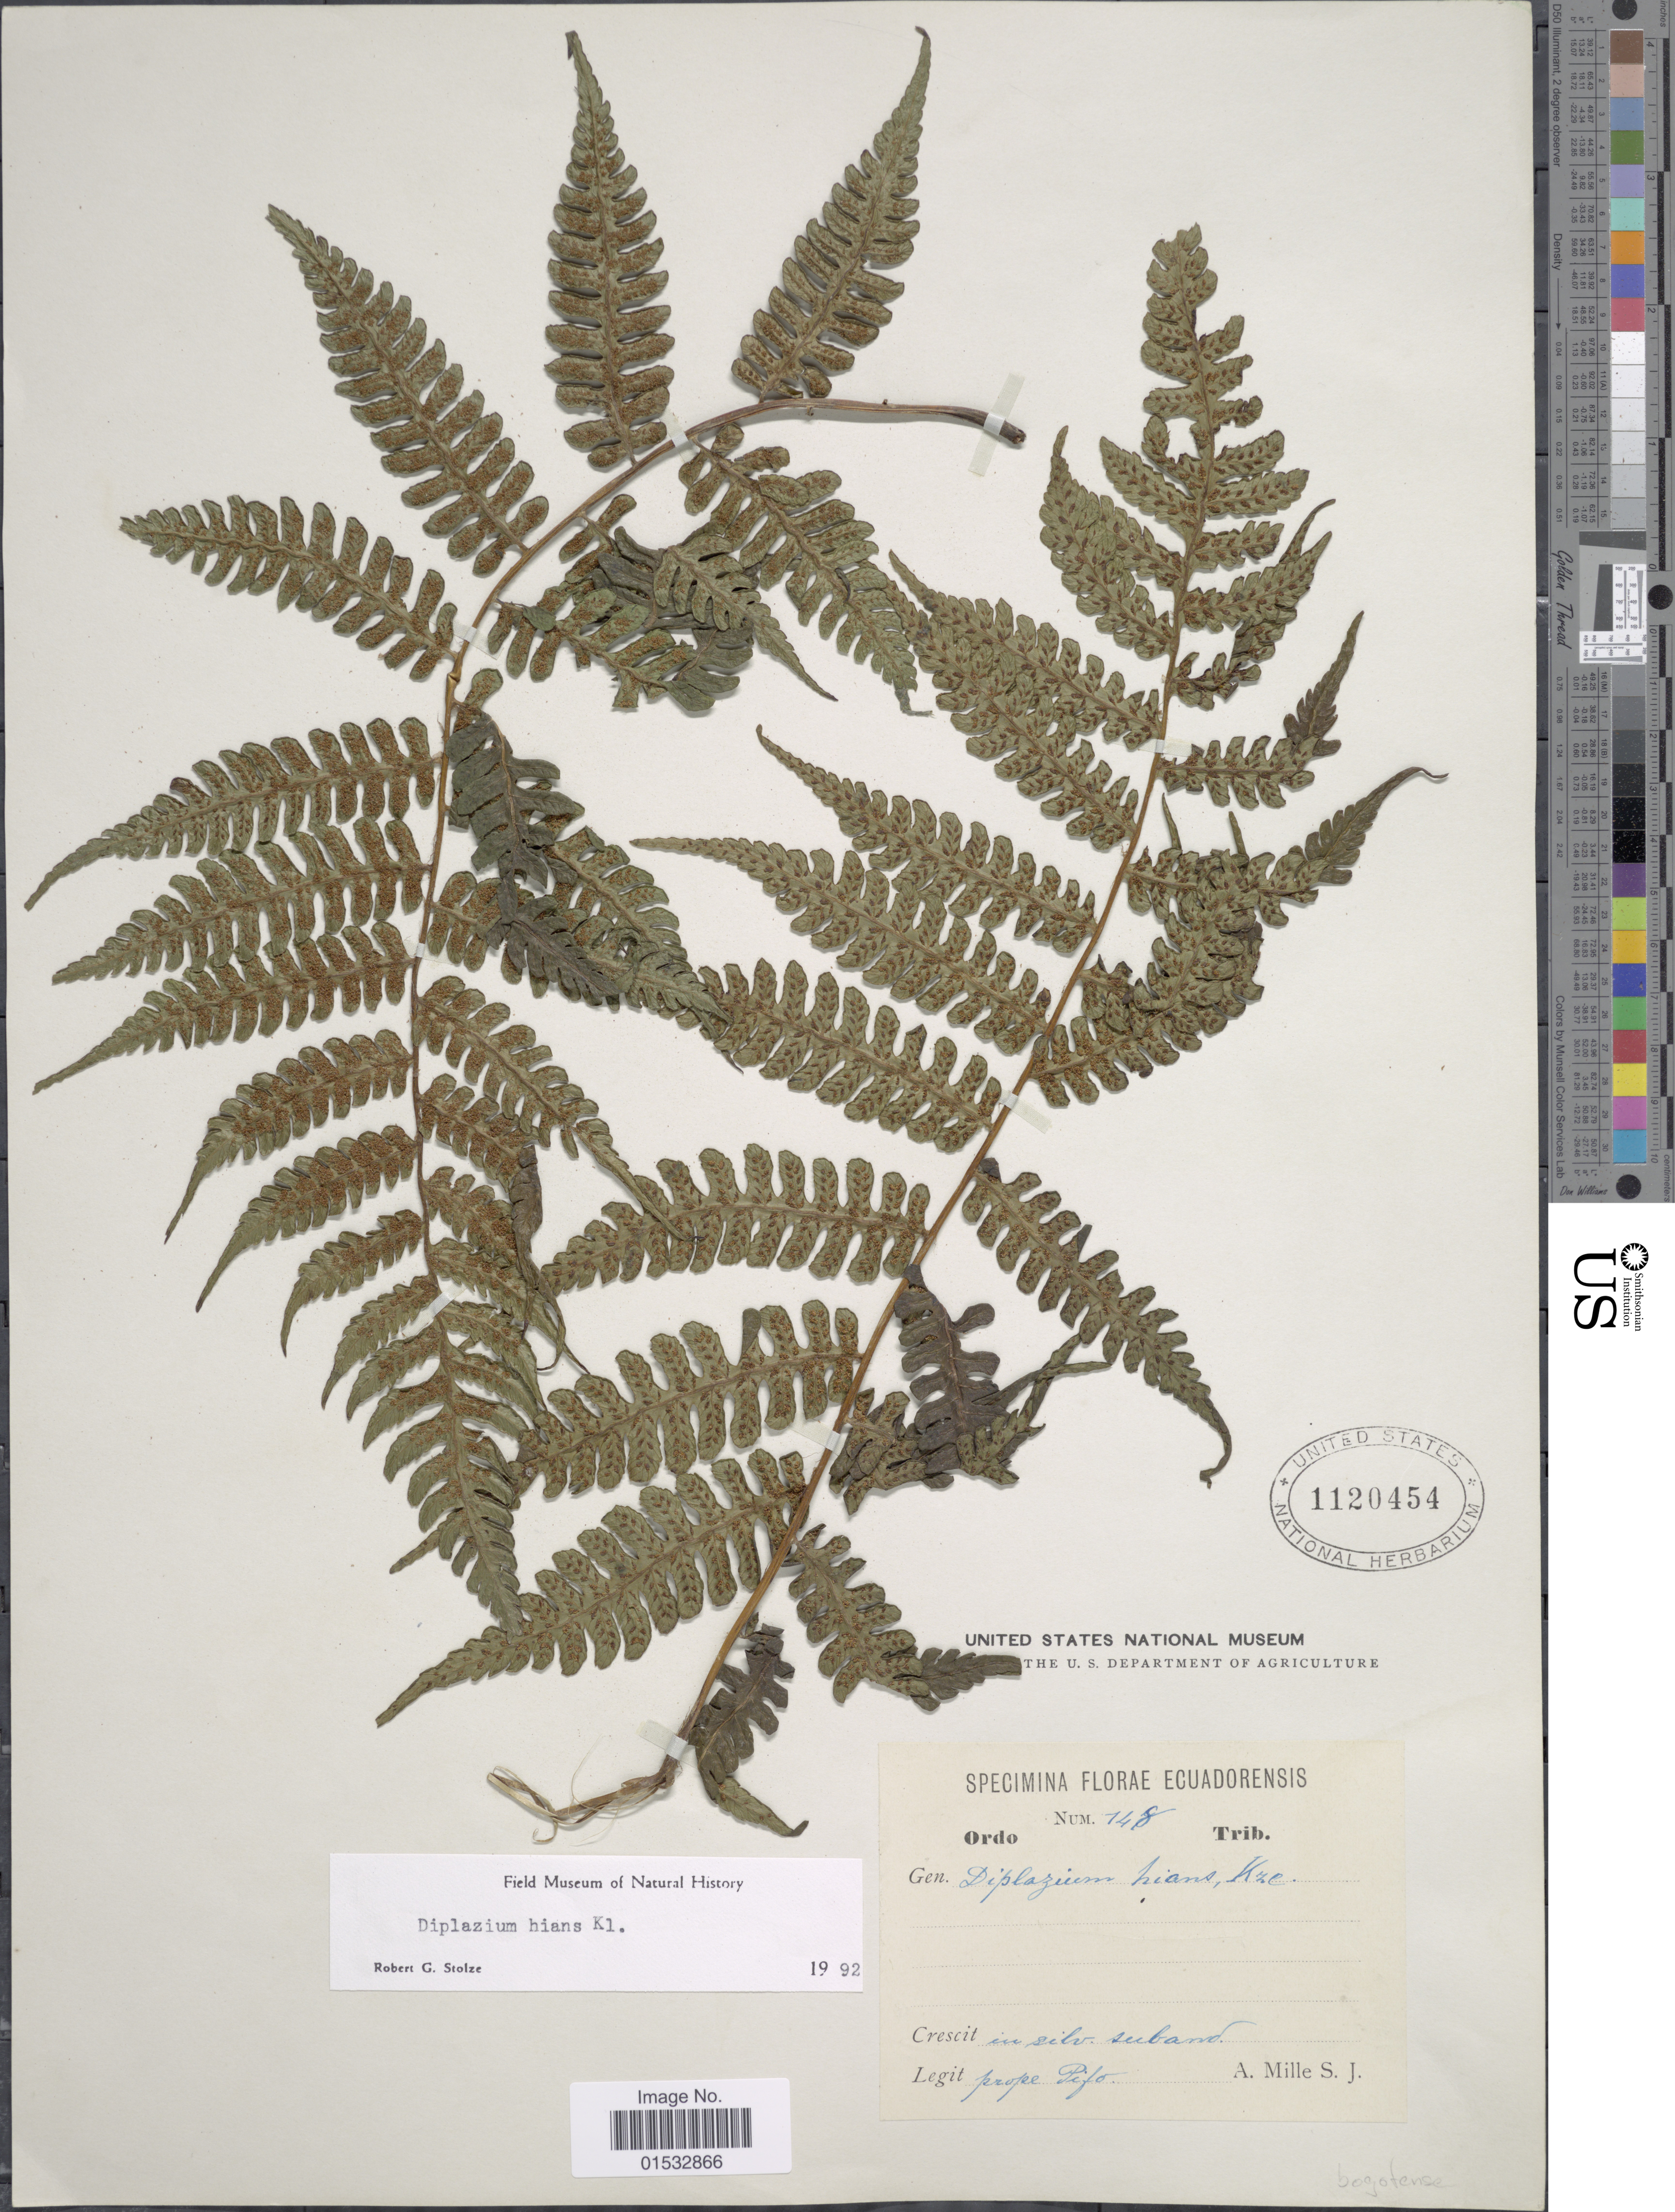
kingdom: Plantae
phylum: Tracheophyta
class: Polypodiopsida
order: Polypodiales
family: Athyriaceae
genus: Diplazium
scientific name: Diplazium hians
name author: Kunze ex Klotzsch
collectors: A. Mille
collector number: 148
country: Ecuador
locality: Ordo, Trib, in silv. subama, prope Pifo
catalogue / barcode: US 1120454